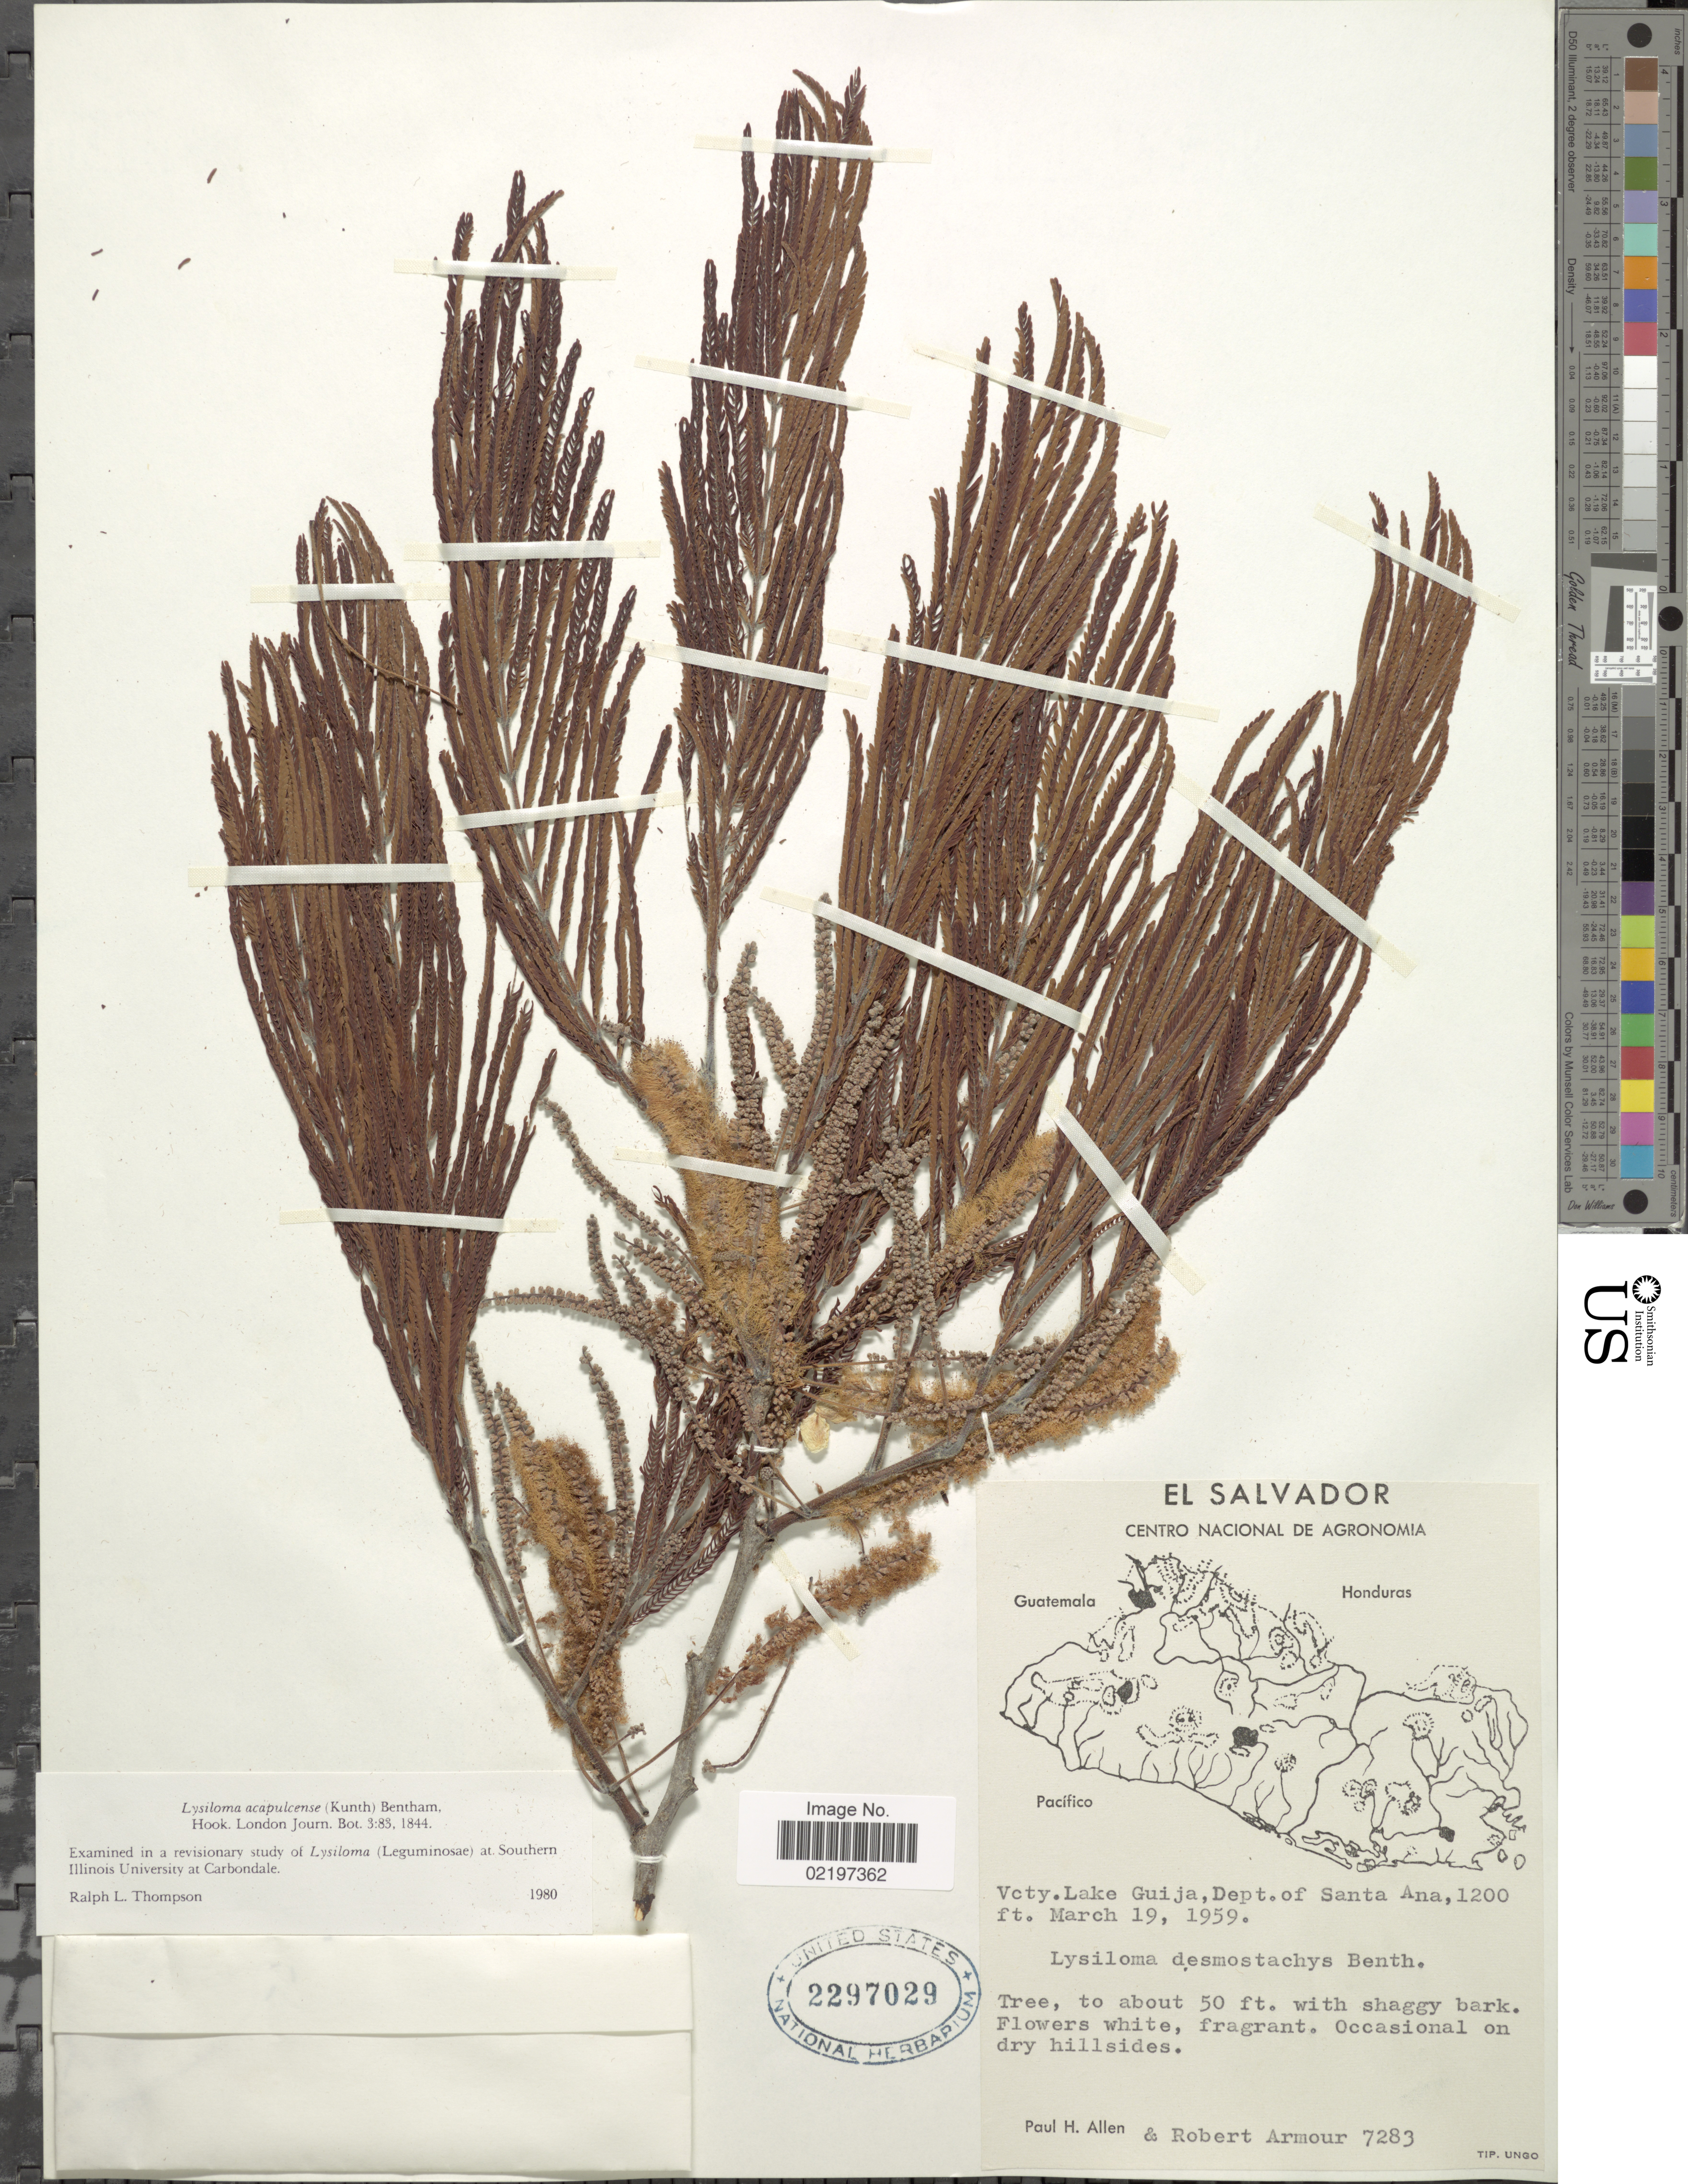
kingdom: Plantae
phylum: Tracheophyta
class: Magnoliopsida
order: Fabales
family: Fabaceae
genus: Lysiloma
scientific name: Lysiloma acapulcense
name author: (Kunth) Benth.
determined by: Thompson, R. L.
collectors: P. H. Allen & R. Armour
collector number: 7283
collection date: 1959-03-19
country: El Salvador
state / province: Santa Ana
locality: Vcty. Lake Guija, Dept. of Santa Ana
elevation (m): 366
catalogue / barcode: US 2297029